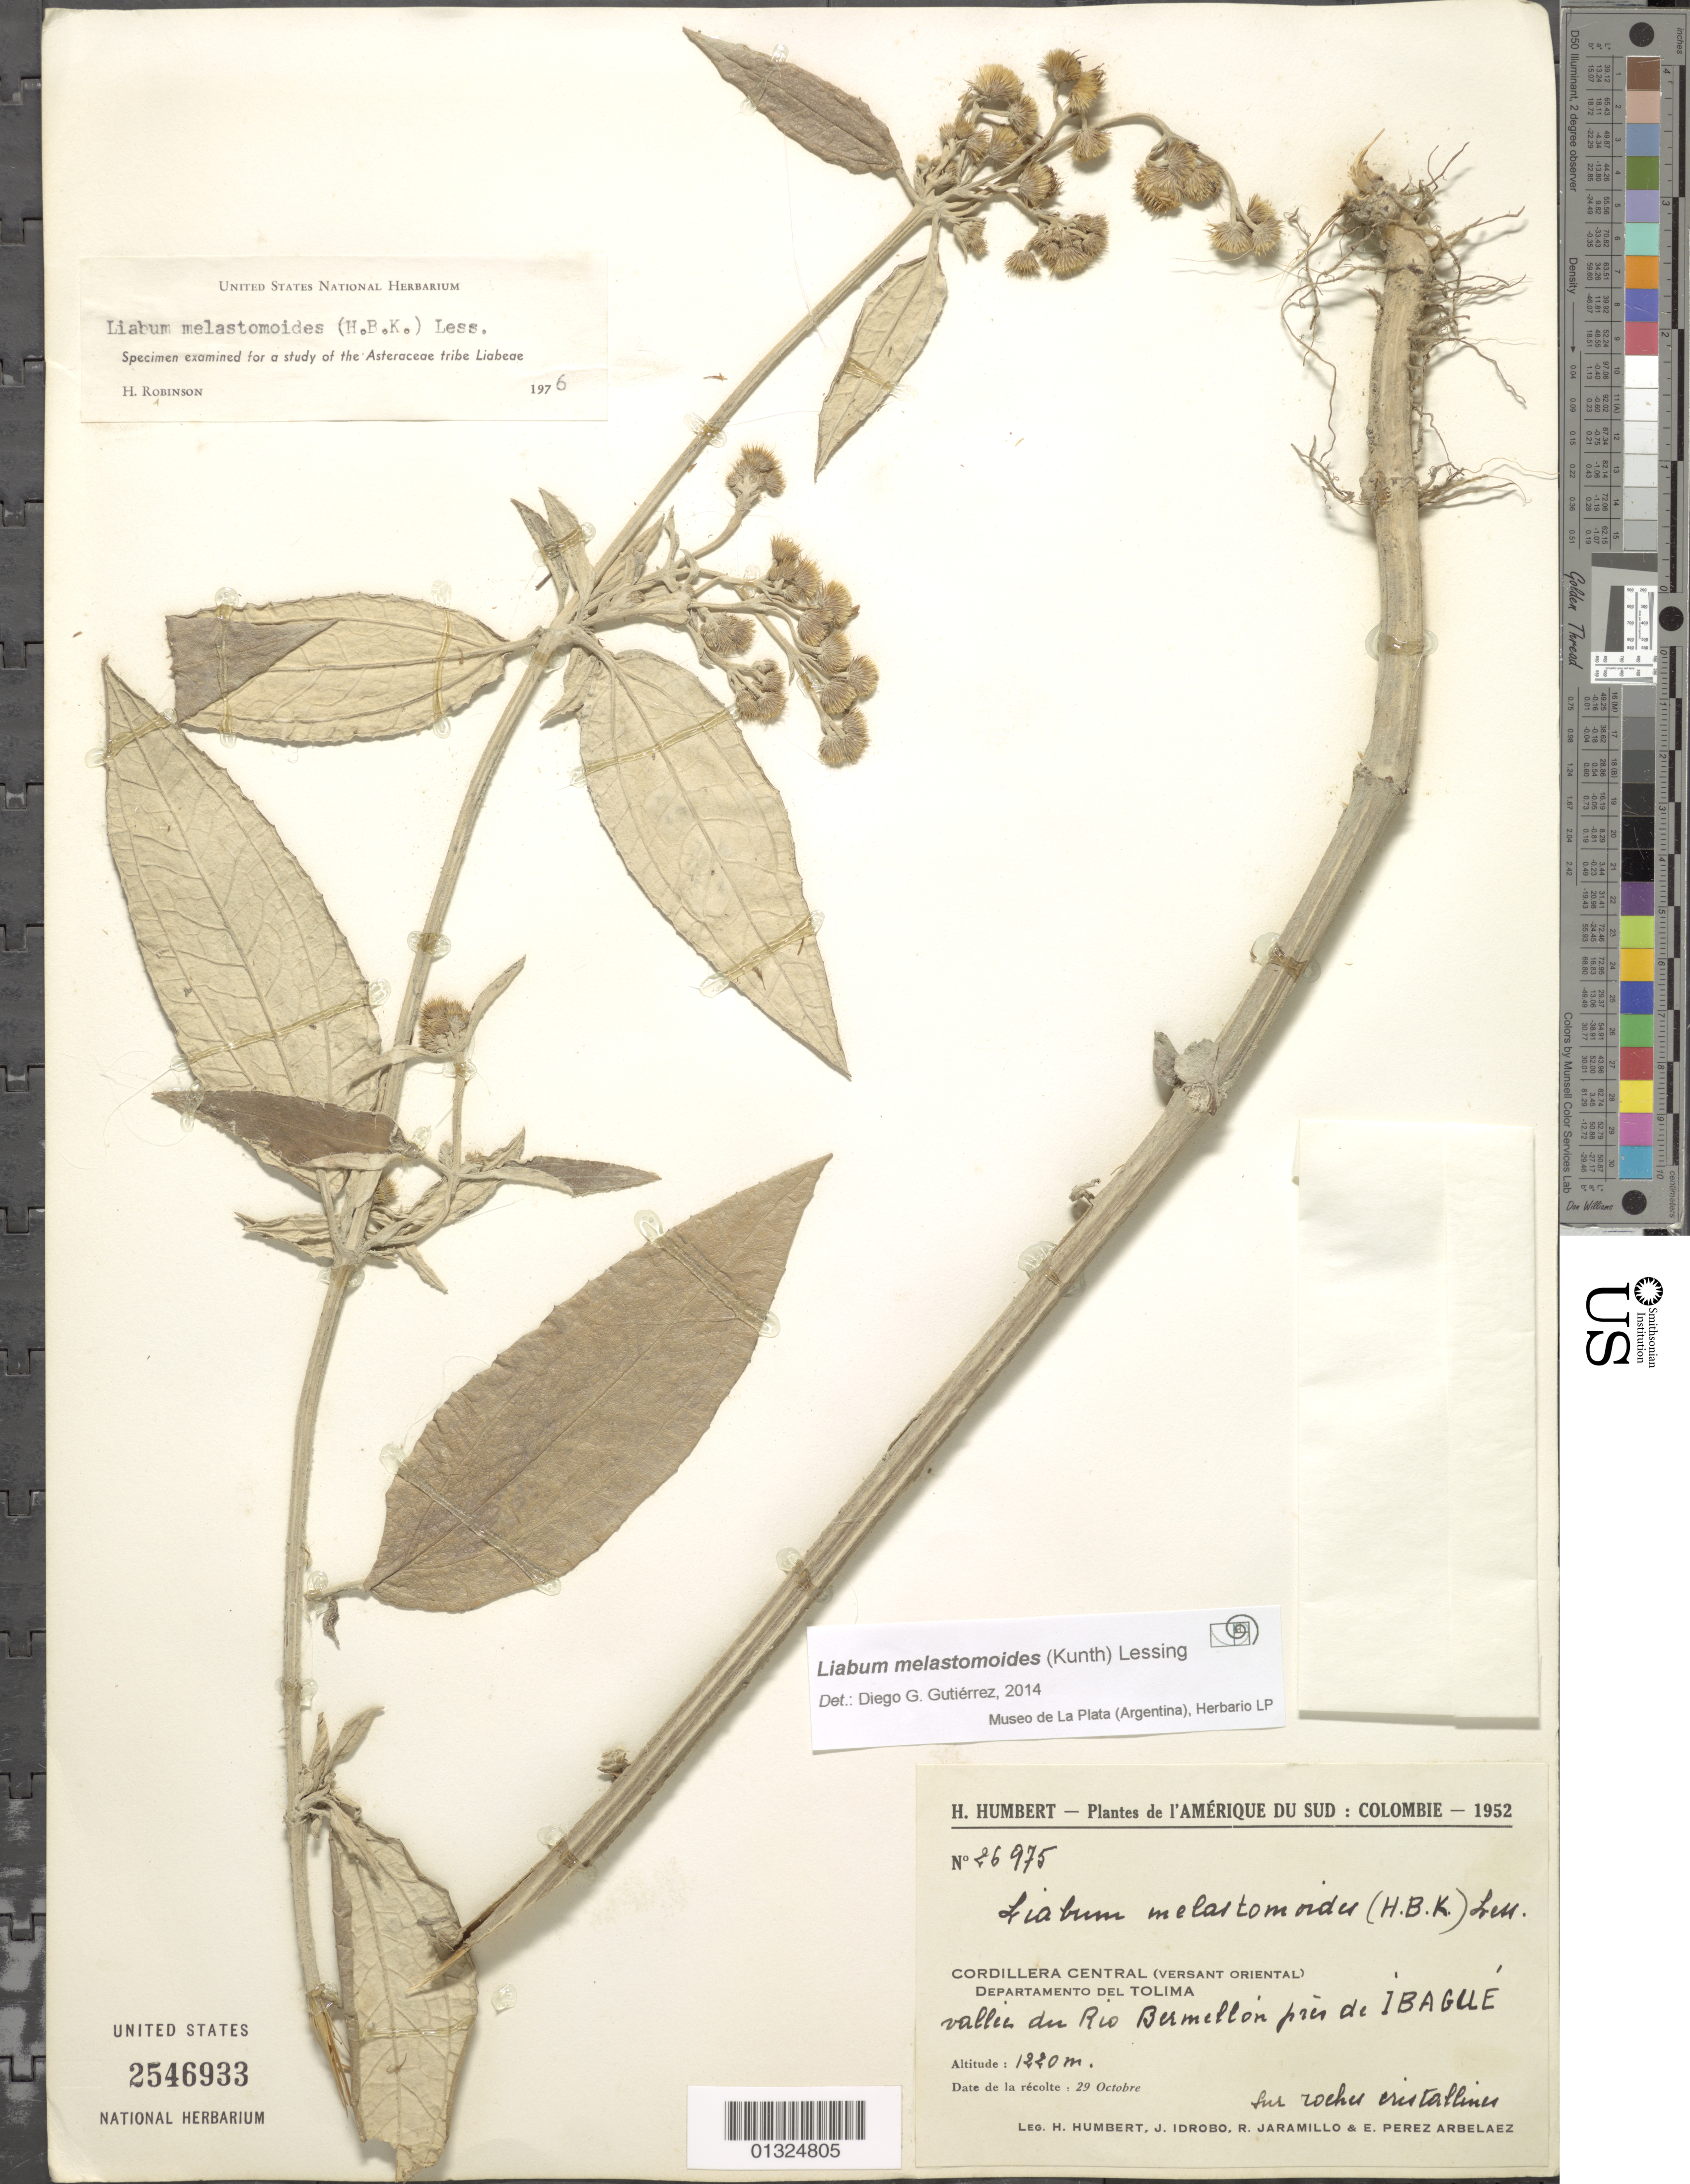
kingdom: Plantae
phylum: Tracheophyta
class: Magnoliopsida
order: Asterales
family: Asteraceae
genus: Liabum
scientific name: Liabum melastomoides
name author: (Kunth) Less.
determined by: Robinson, Harold E., (US)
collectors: H. Humbert, J. M. Idrobo, R. Jaramillo M. & E. Pérez Arbeláez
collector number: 26975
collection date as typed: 29-Oct-52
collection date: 1952-10-29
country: Colombia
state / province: Tolima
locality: Cordillera Central, vallee du Rio Bermellon pres (?) de Ibague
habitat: Sur roches cristallines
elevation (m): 1220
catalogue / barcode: US 2546933